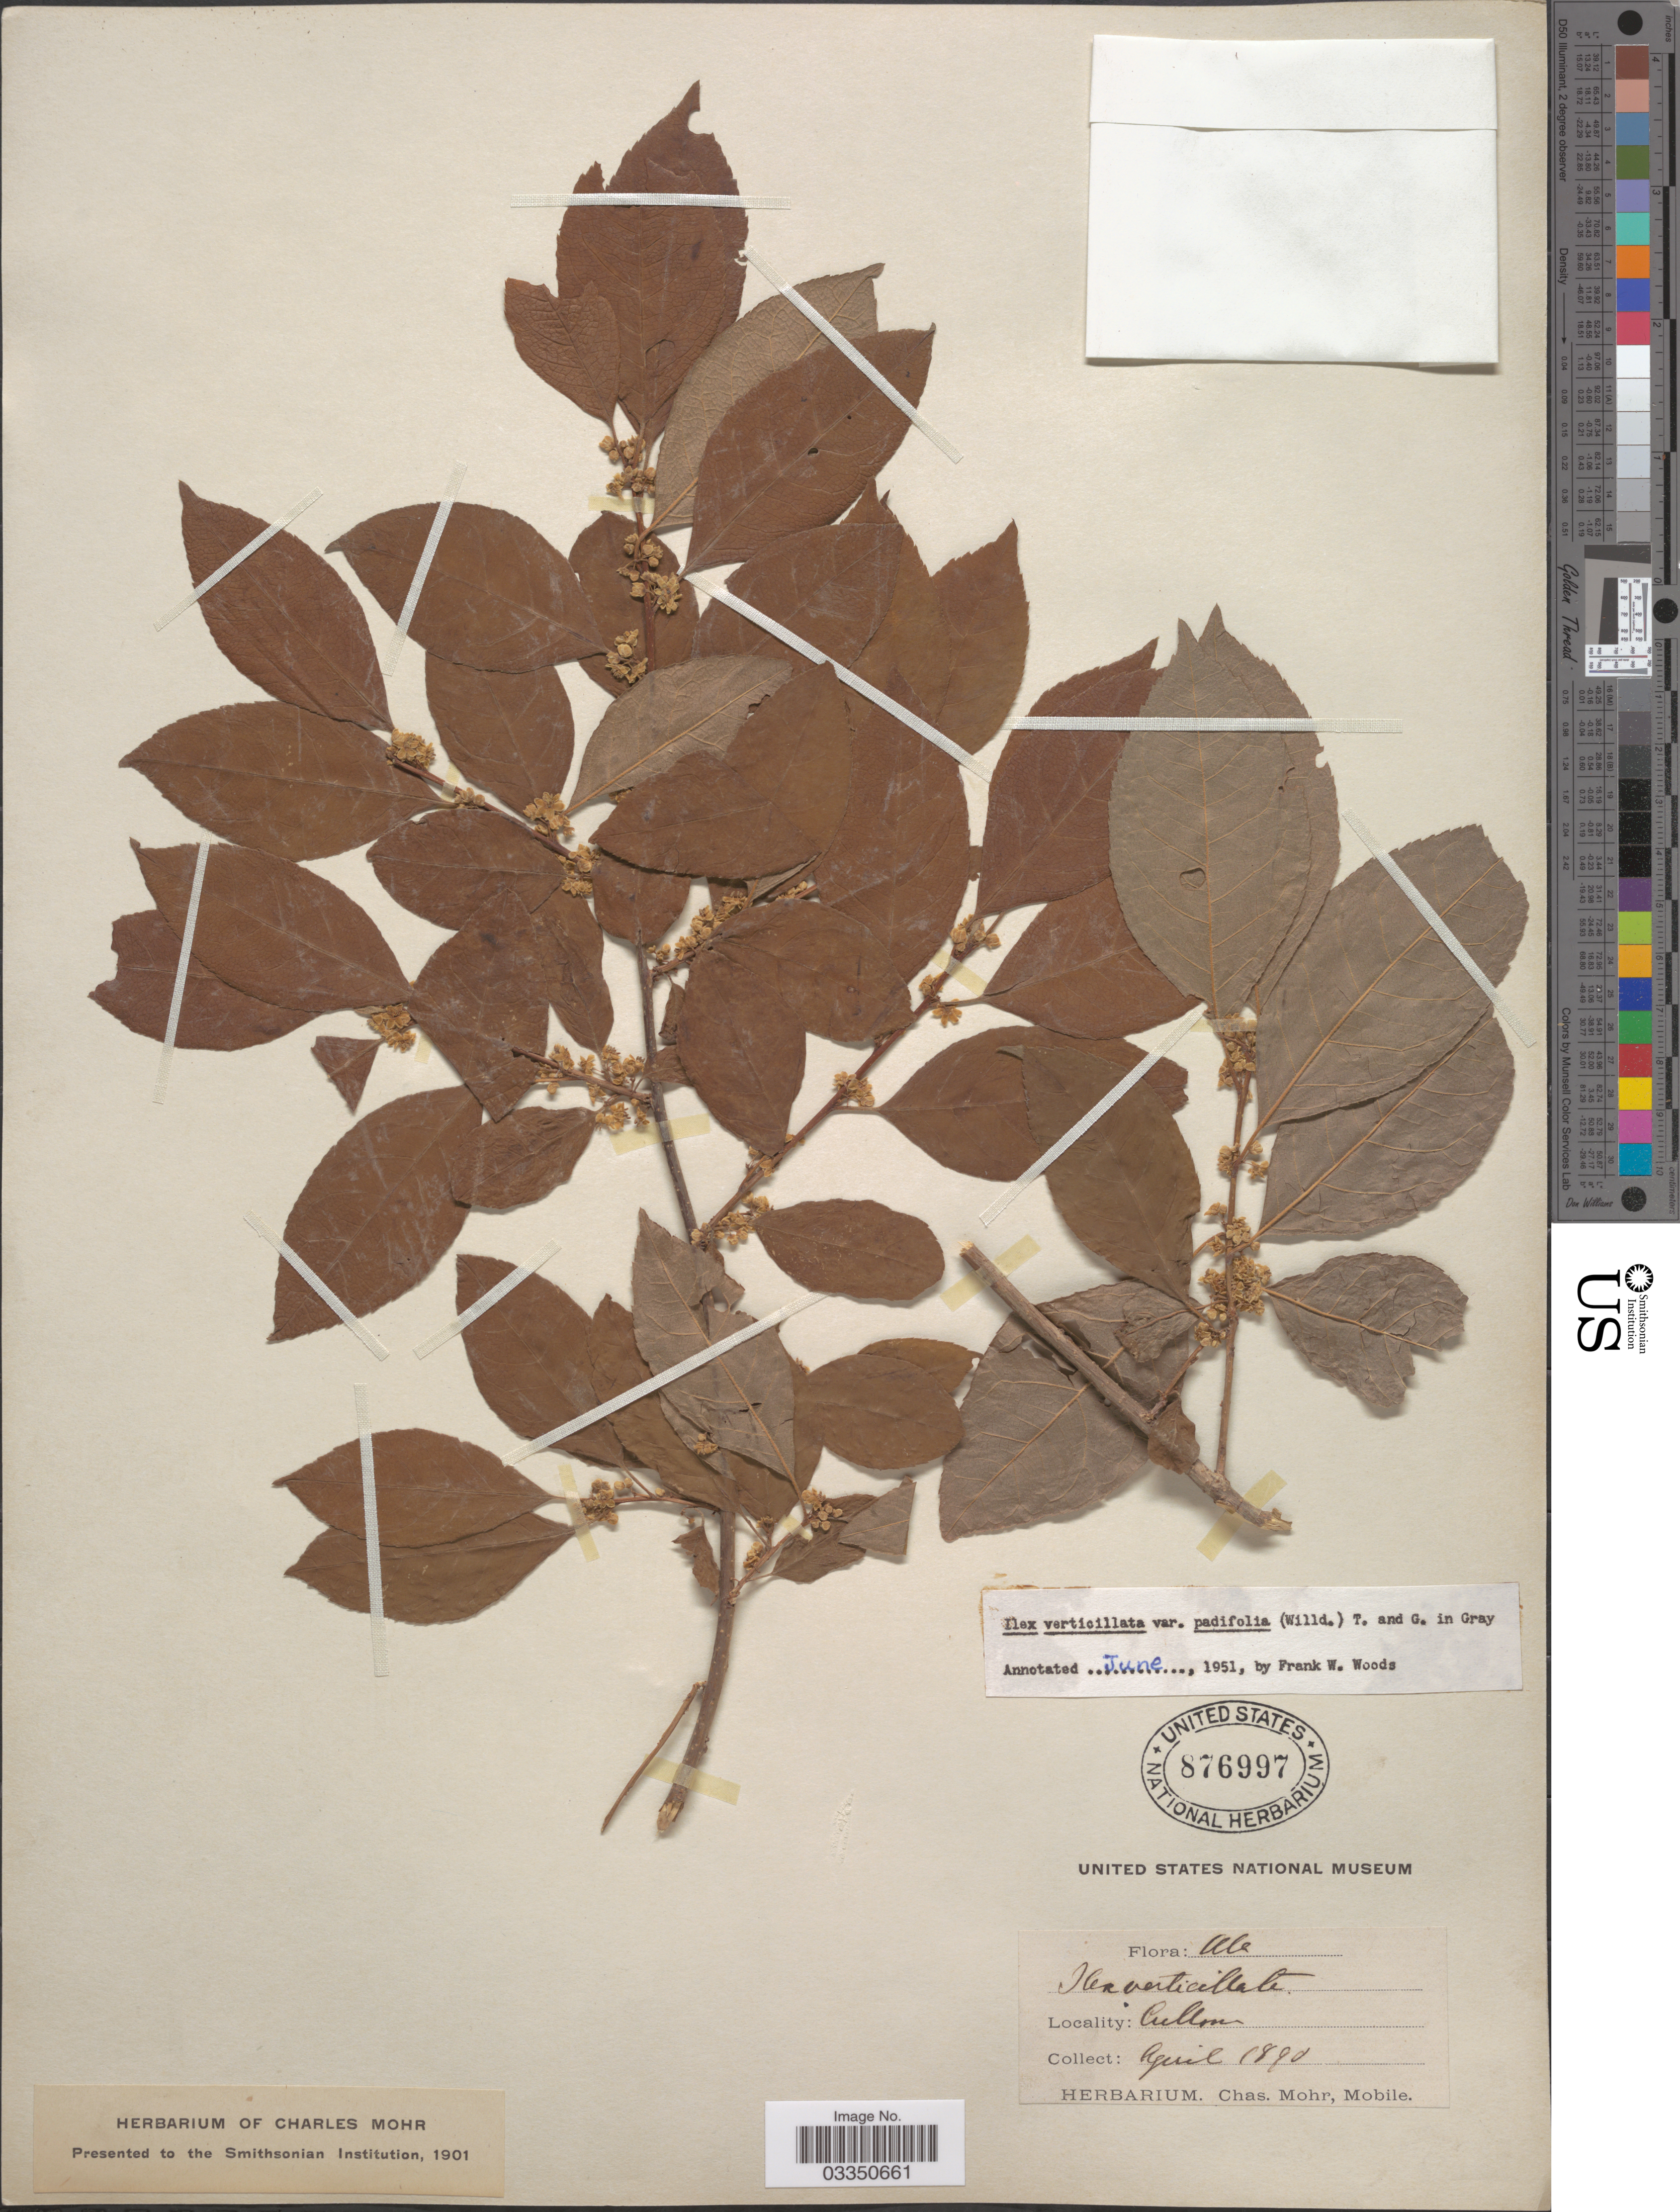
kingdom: Plantae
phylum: Tracheophyta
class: Magnoliopsida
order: Aquifoliales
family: Aquifoliaceae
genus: Ilex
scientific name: Ilex verticillata var. padifolia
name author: (Willd.) Torr. & A. Gray ex S. Watson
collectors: ex herb. Charles Mohr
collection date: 1890-04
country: United States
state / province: Alabama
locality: Cullman.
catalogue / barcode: US 876997